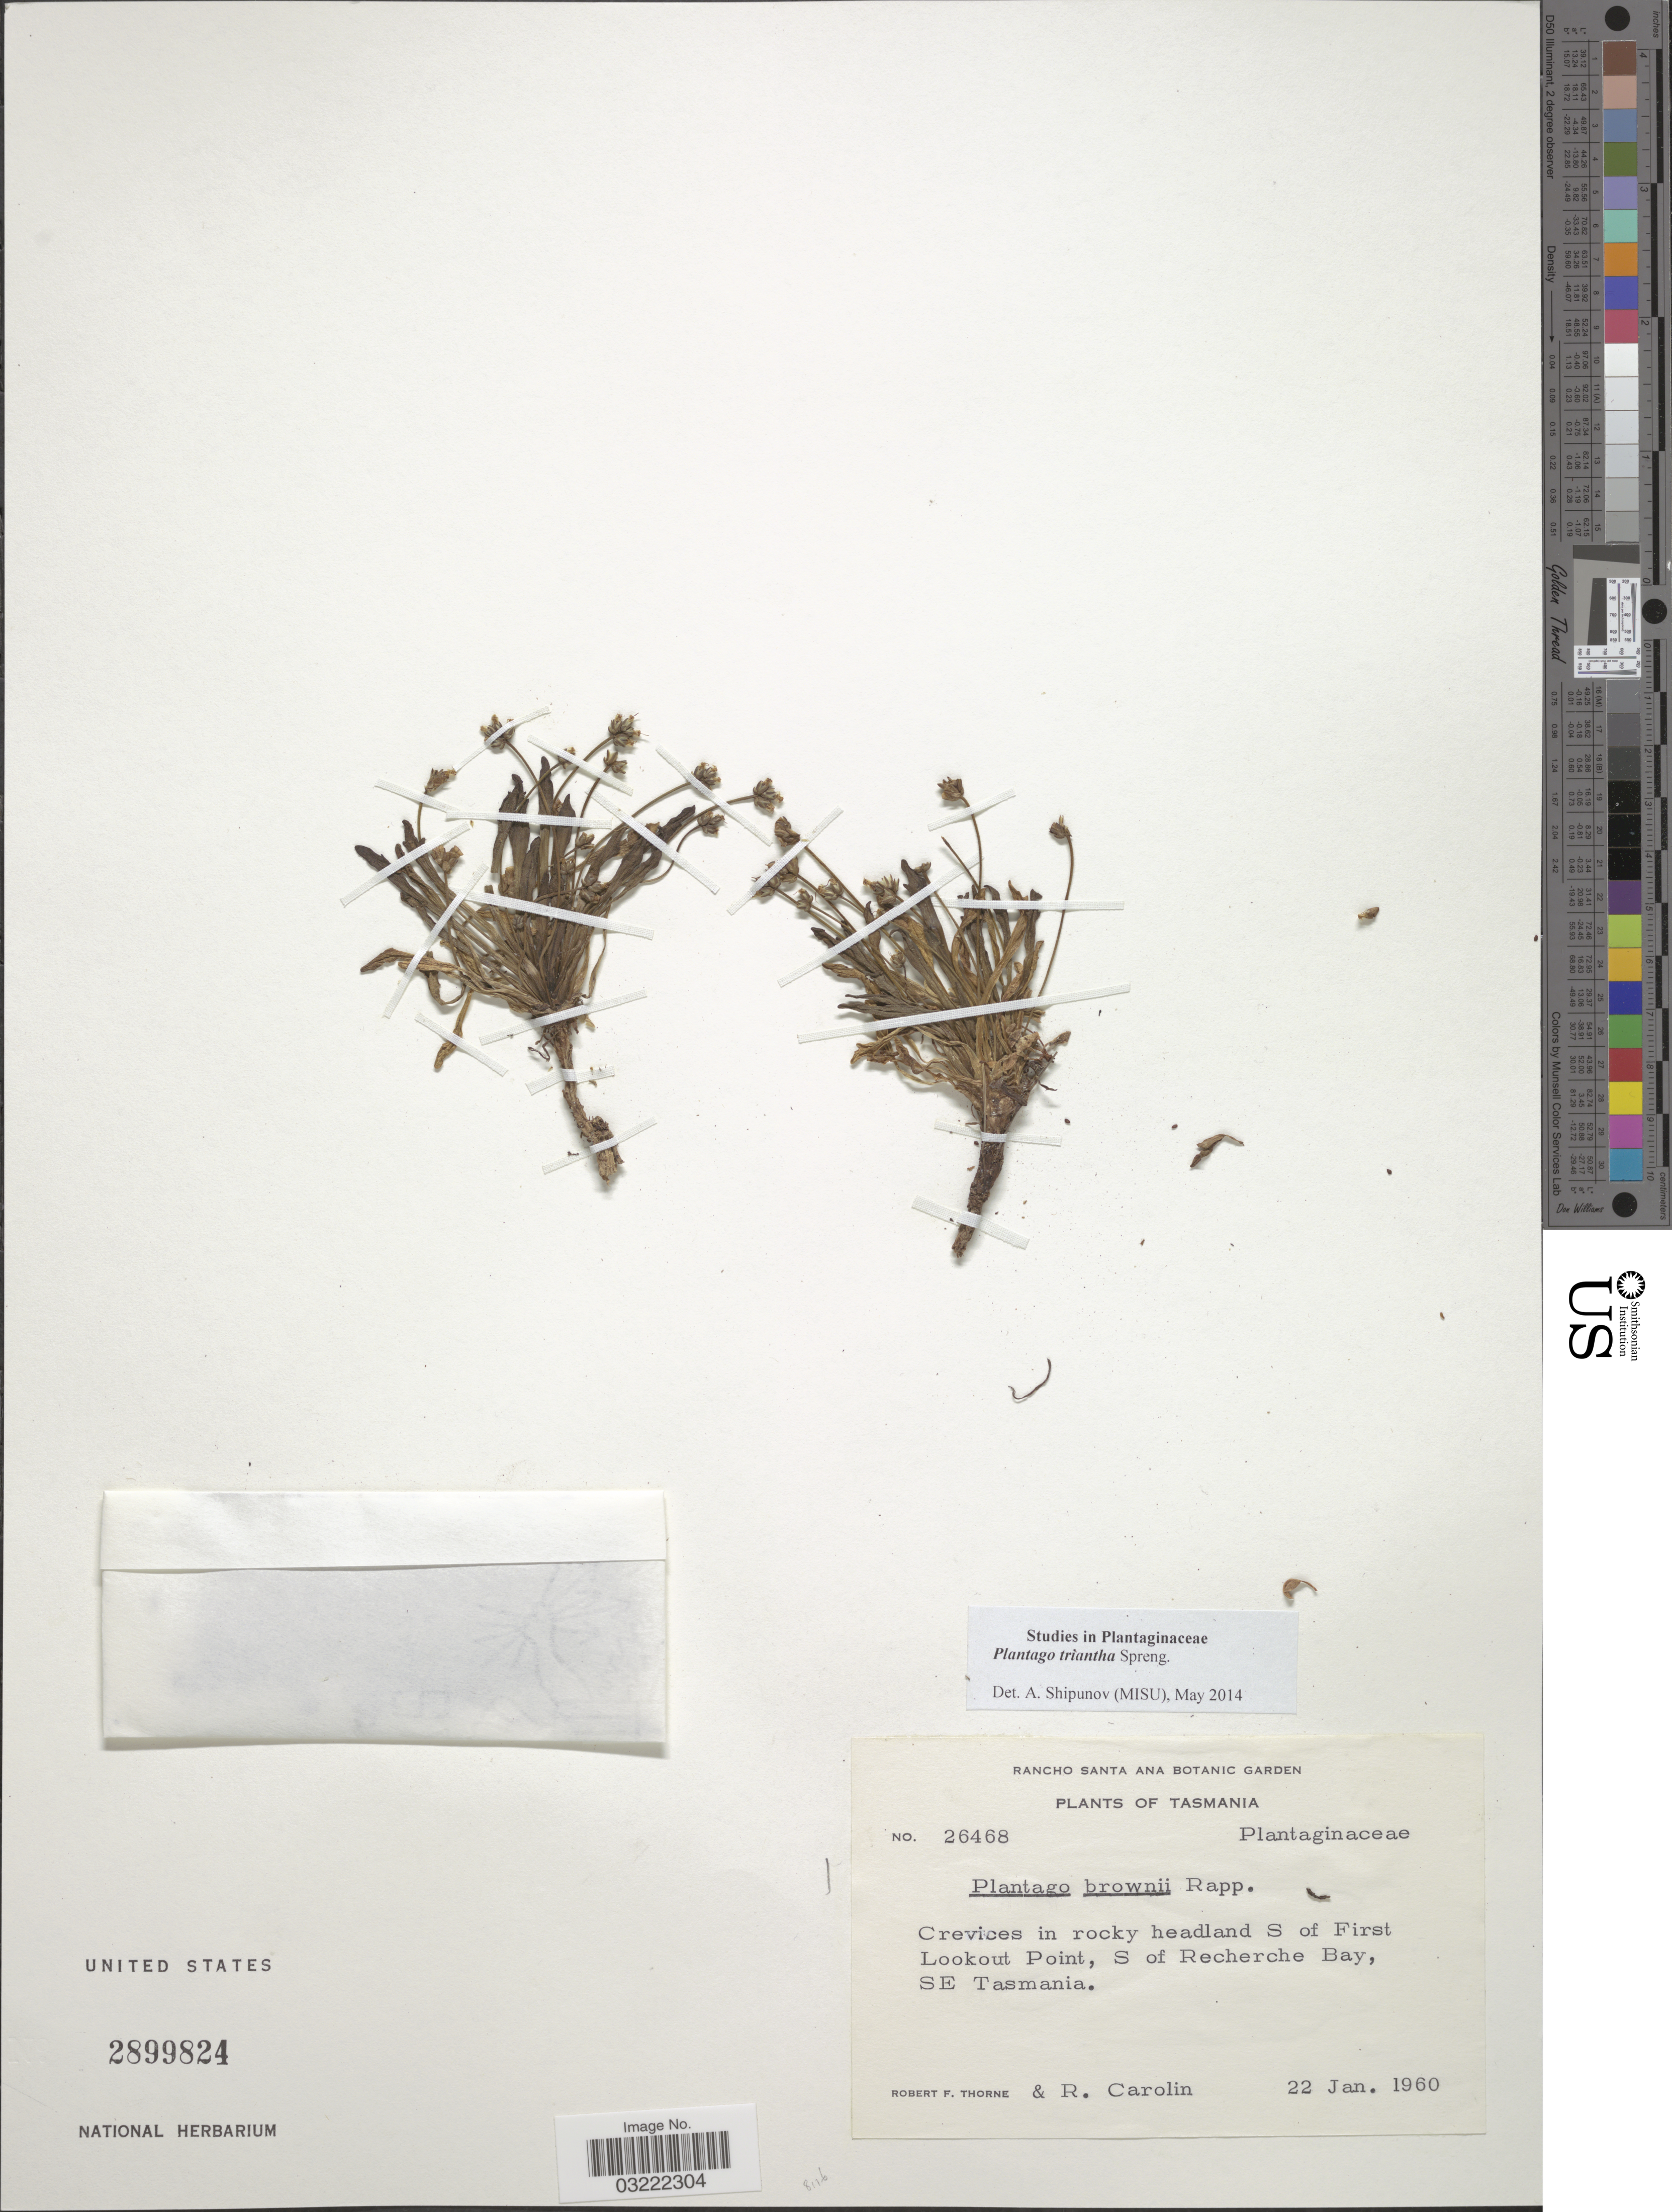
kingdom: Plantae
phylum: Tracheophyta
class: Magnoliopsida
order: Lamiales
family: Plantaginaceae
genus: Plantago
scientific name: Plantago triantha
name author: Spreng.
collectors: R. F. Thorne & R. Carolin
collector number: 26468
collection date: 1960-01-22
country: Australia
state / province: Tasmania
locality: Crevices in rocky headland S of First Lookout Point, S of Recherche Bay, SE Tasmania.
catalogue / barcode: US 2899824